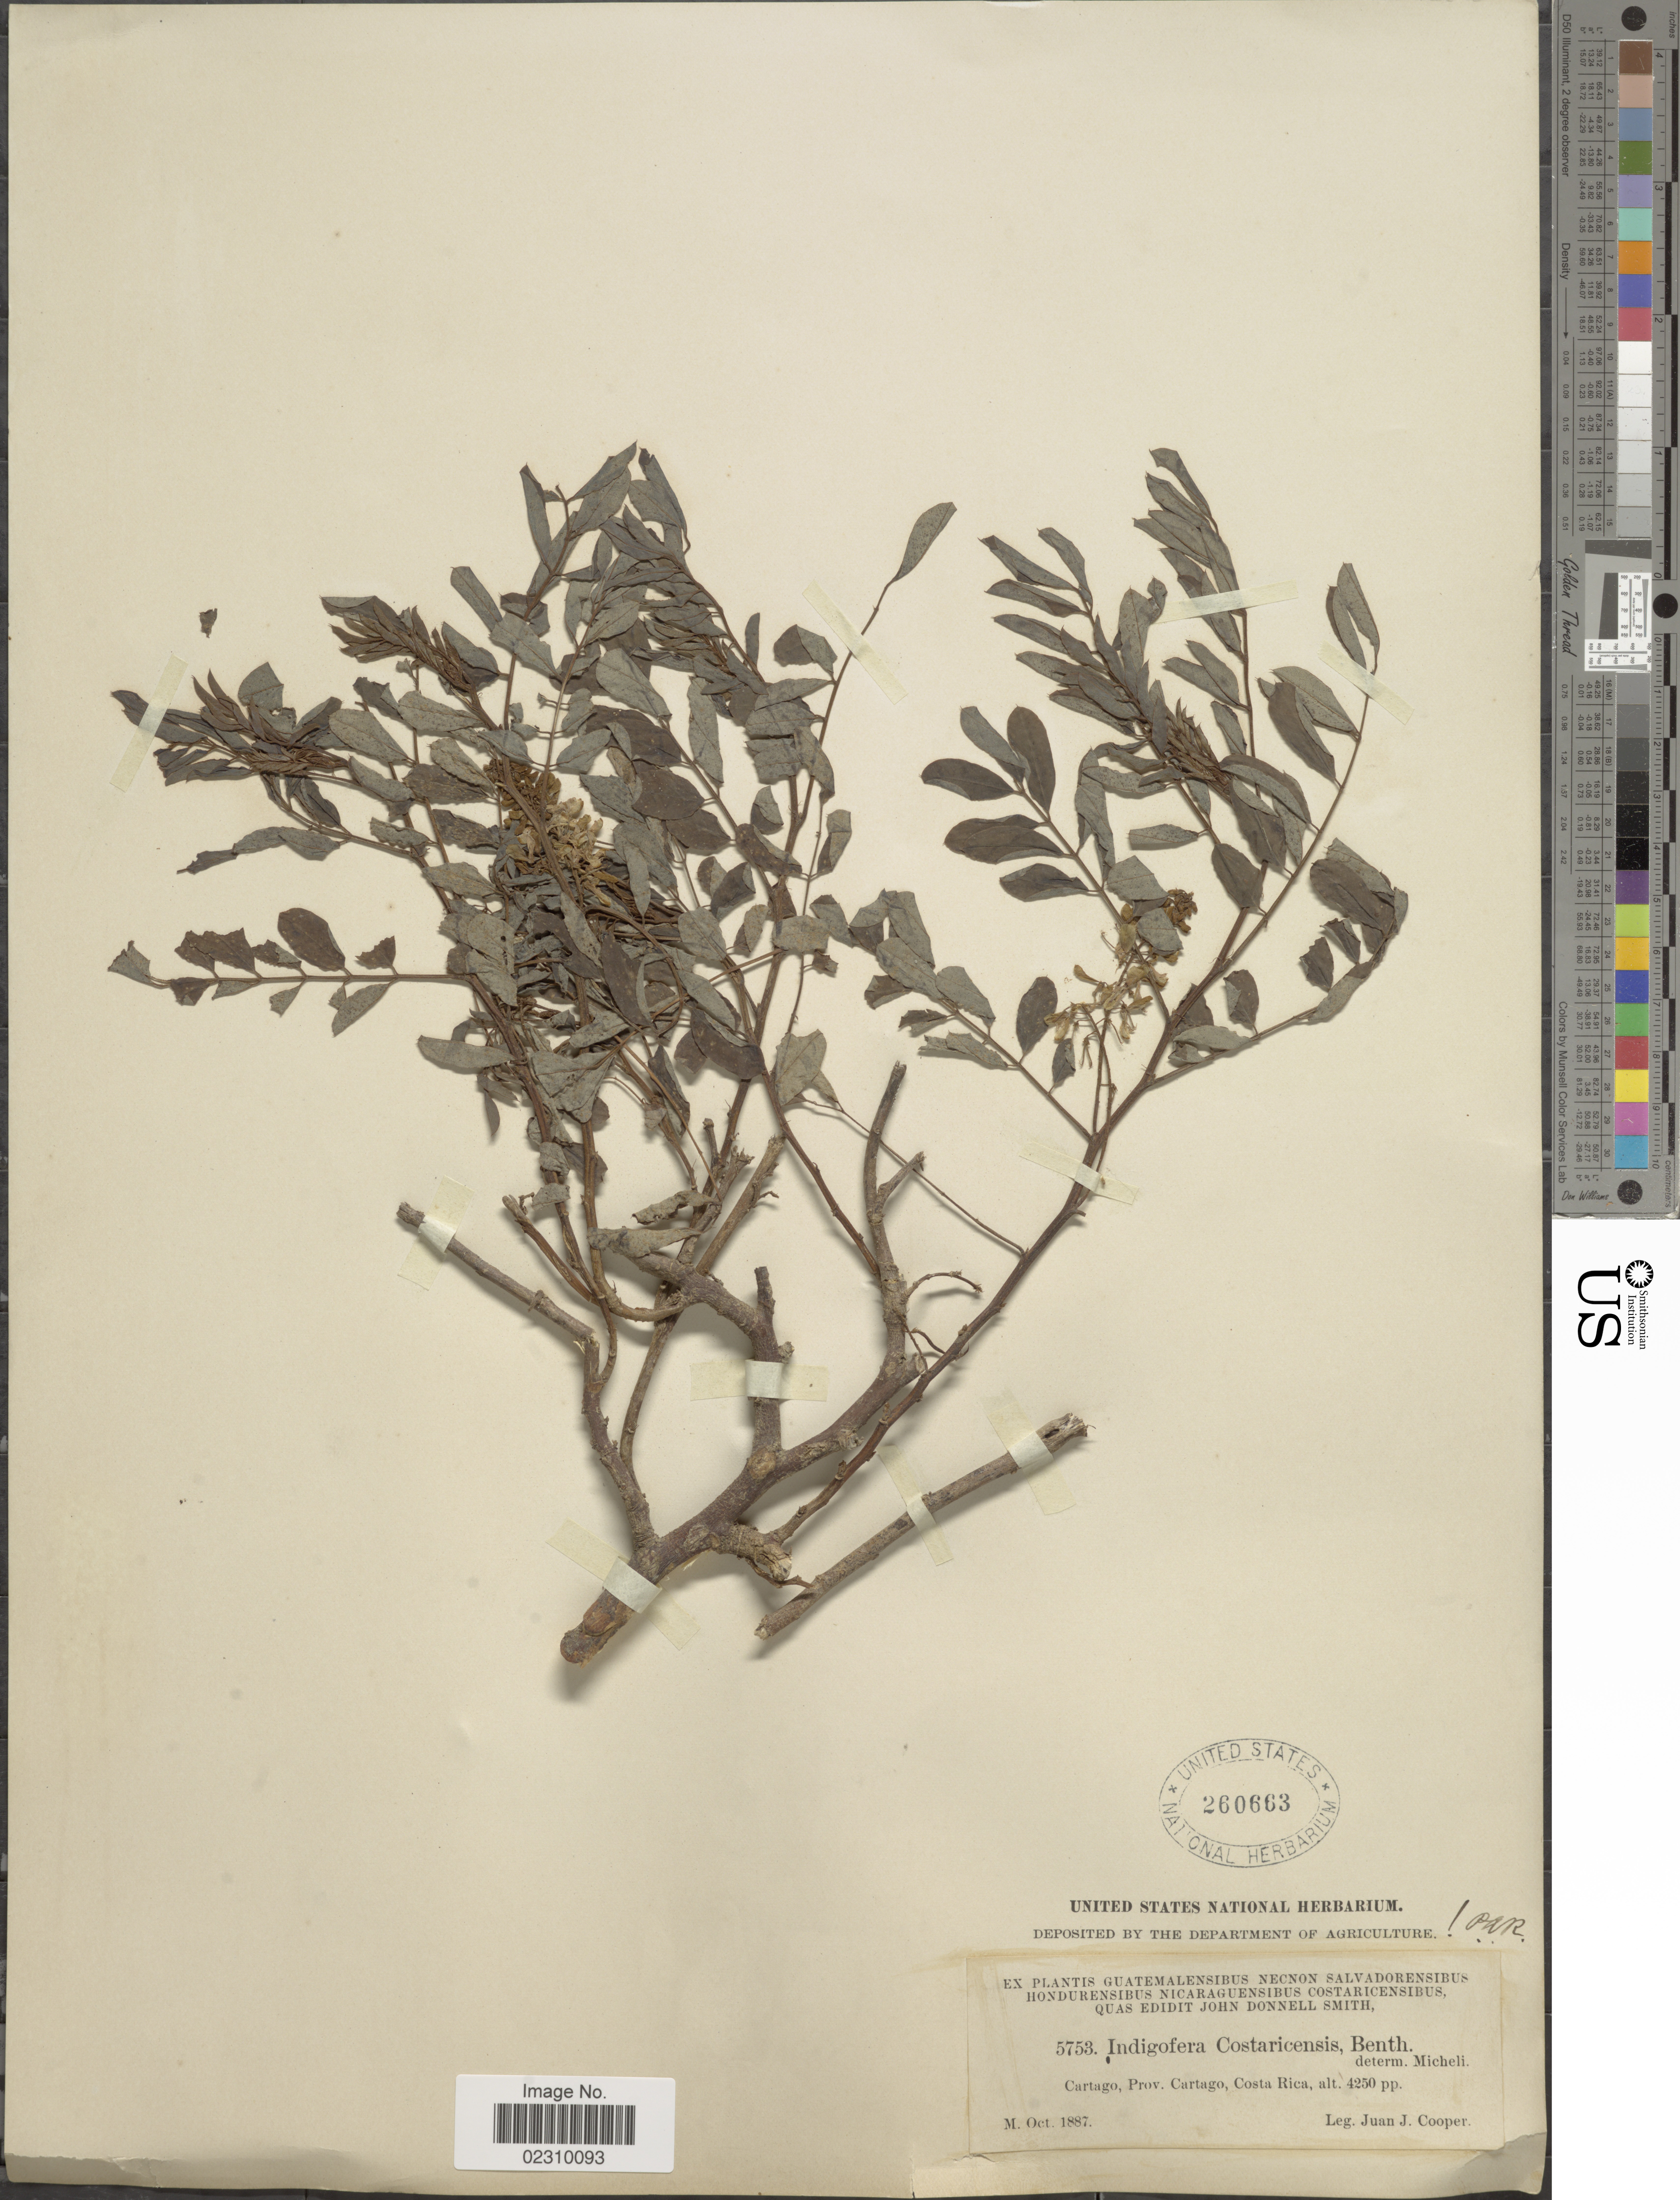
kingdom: Plantae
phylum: Tracheophyta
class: Magnoliopsida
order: Fabales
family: Fabaceae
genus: Indigofera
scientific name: Indigofera thibaudiana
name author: DC.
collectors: J. J. Cooper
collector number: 5753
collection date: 1887-10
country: Costa Rica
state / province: Cartago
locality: Cartago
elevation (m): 1295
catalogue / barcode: US 260663